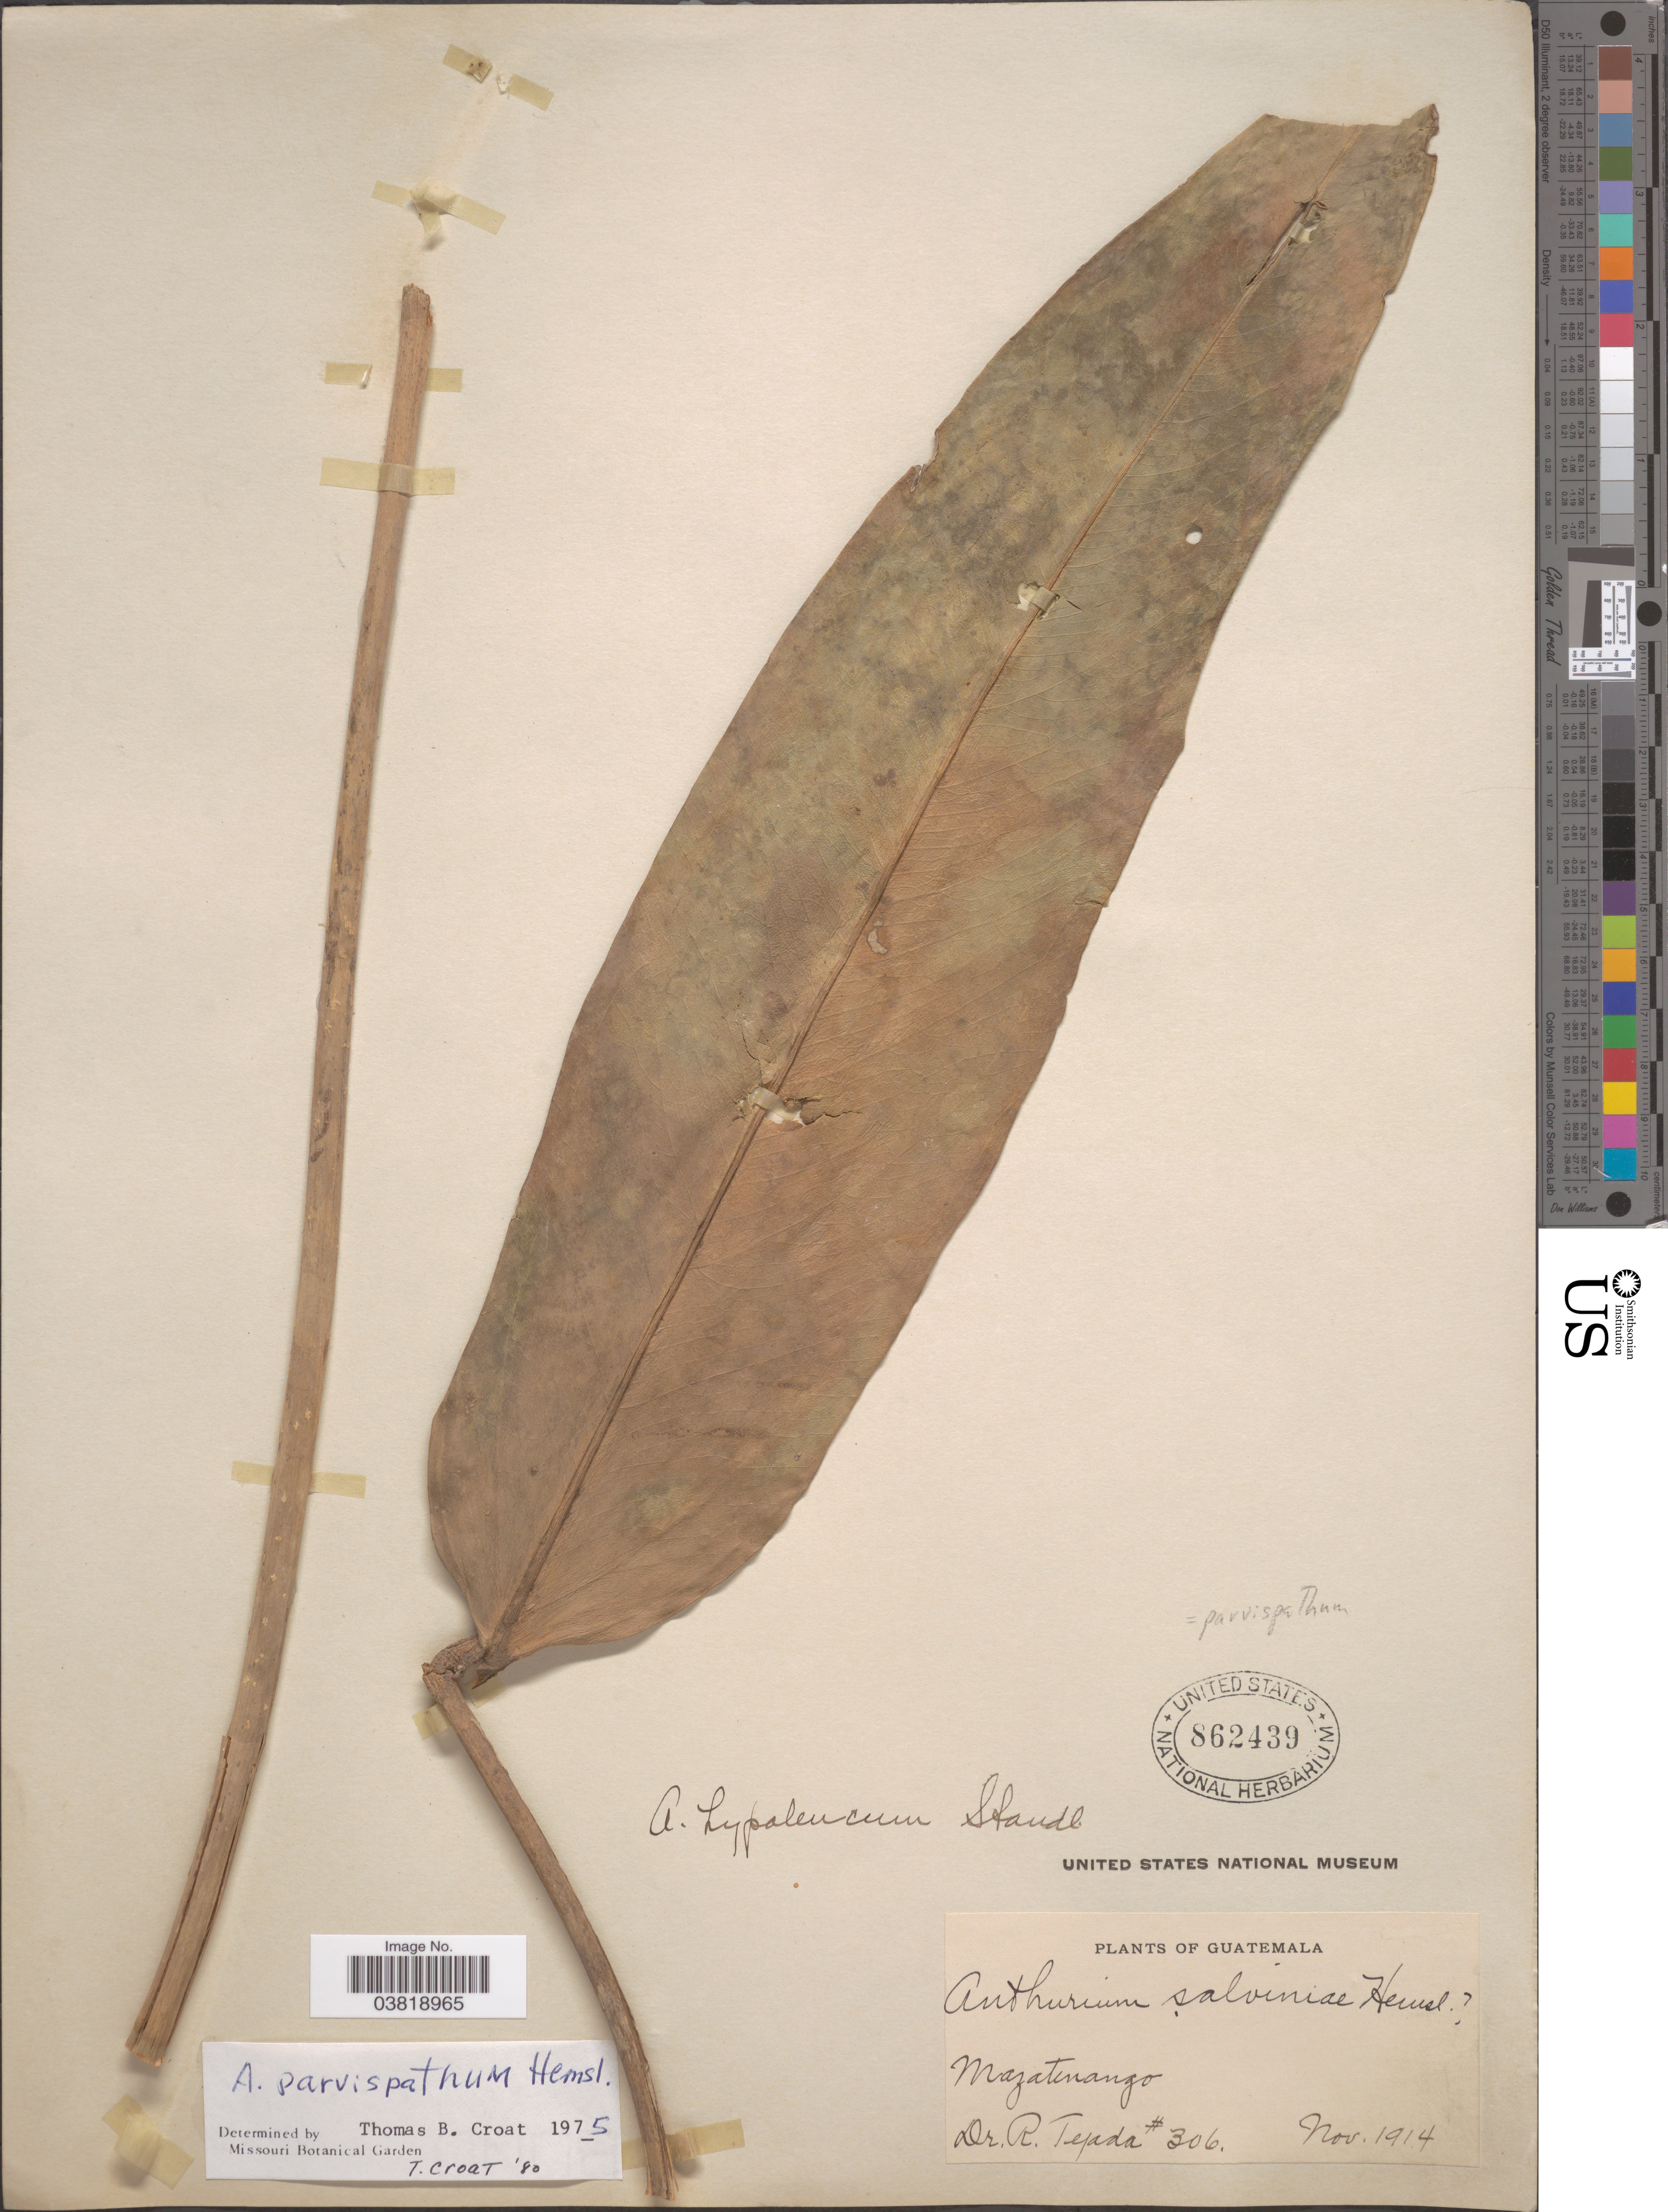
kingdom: Plantae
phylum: Tracheophyta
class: Liliopsida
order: Alismatales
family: Araceae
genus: Anthurium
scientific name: Anthurium parvispathum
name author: Hemsl.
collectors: R. Tejada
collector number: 306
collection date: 1914-11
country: Guatemala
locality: Mazatenango.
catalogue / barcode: US 862439